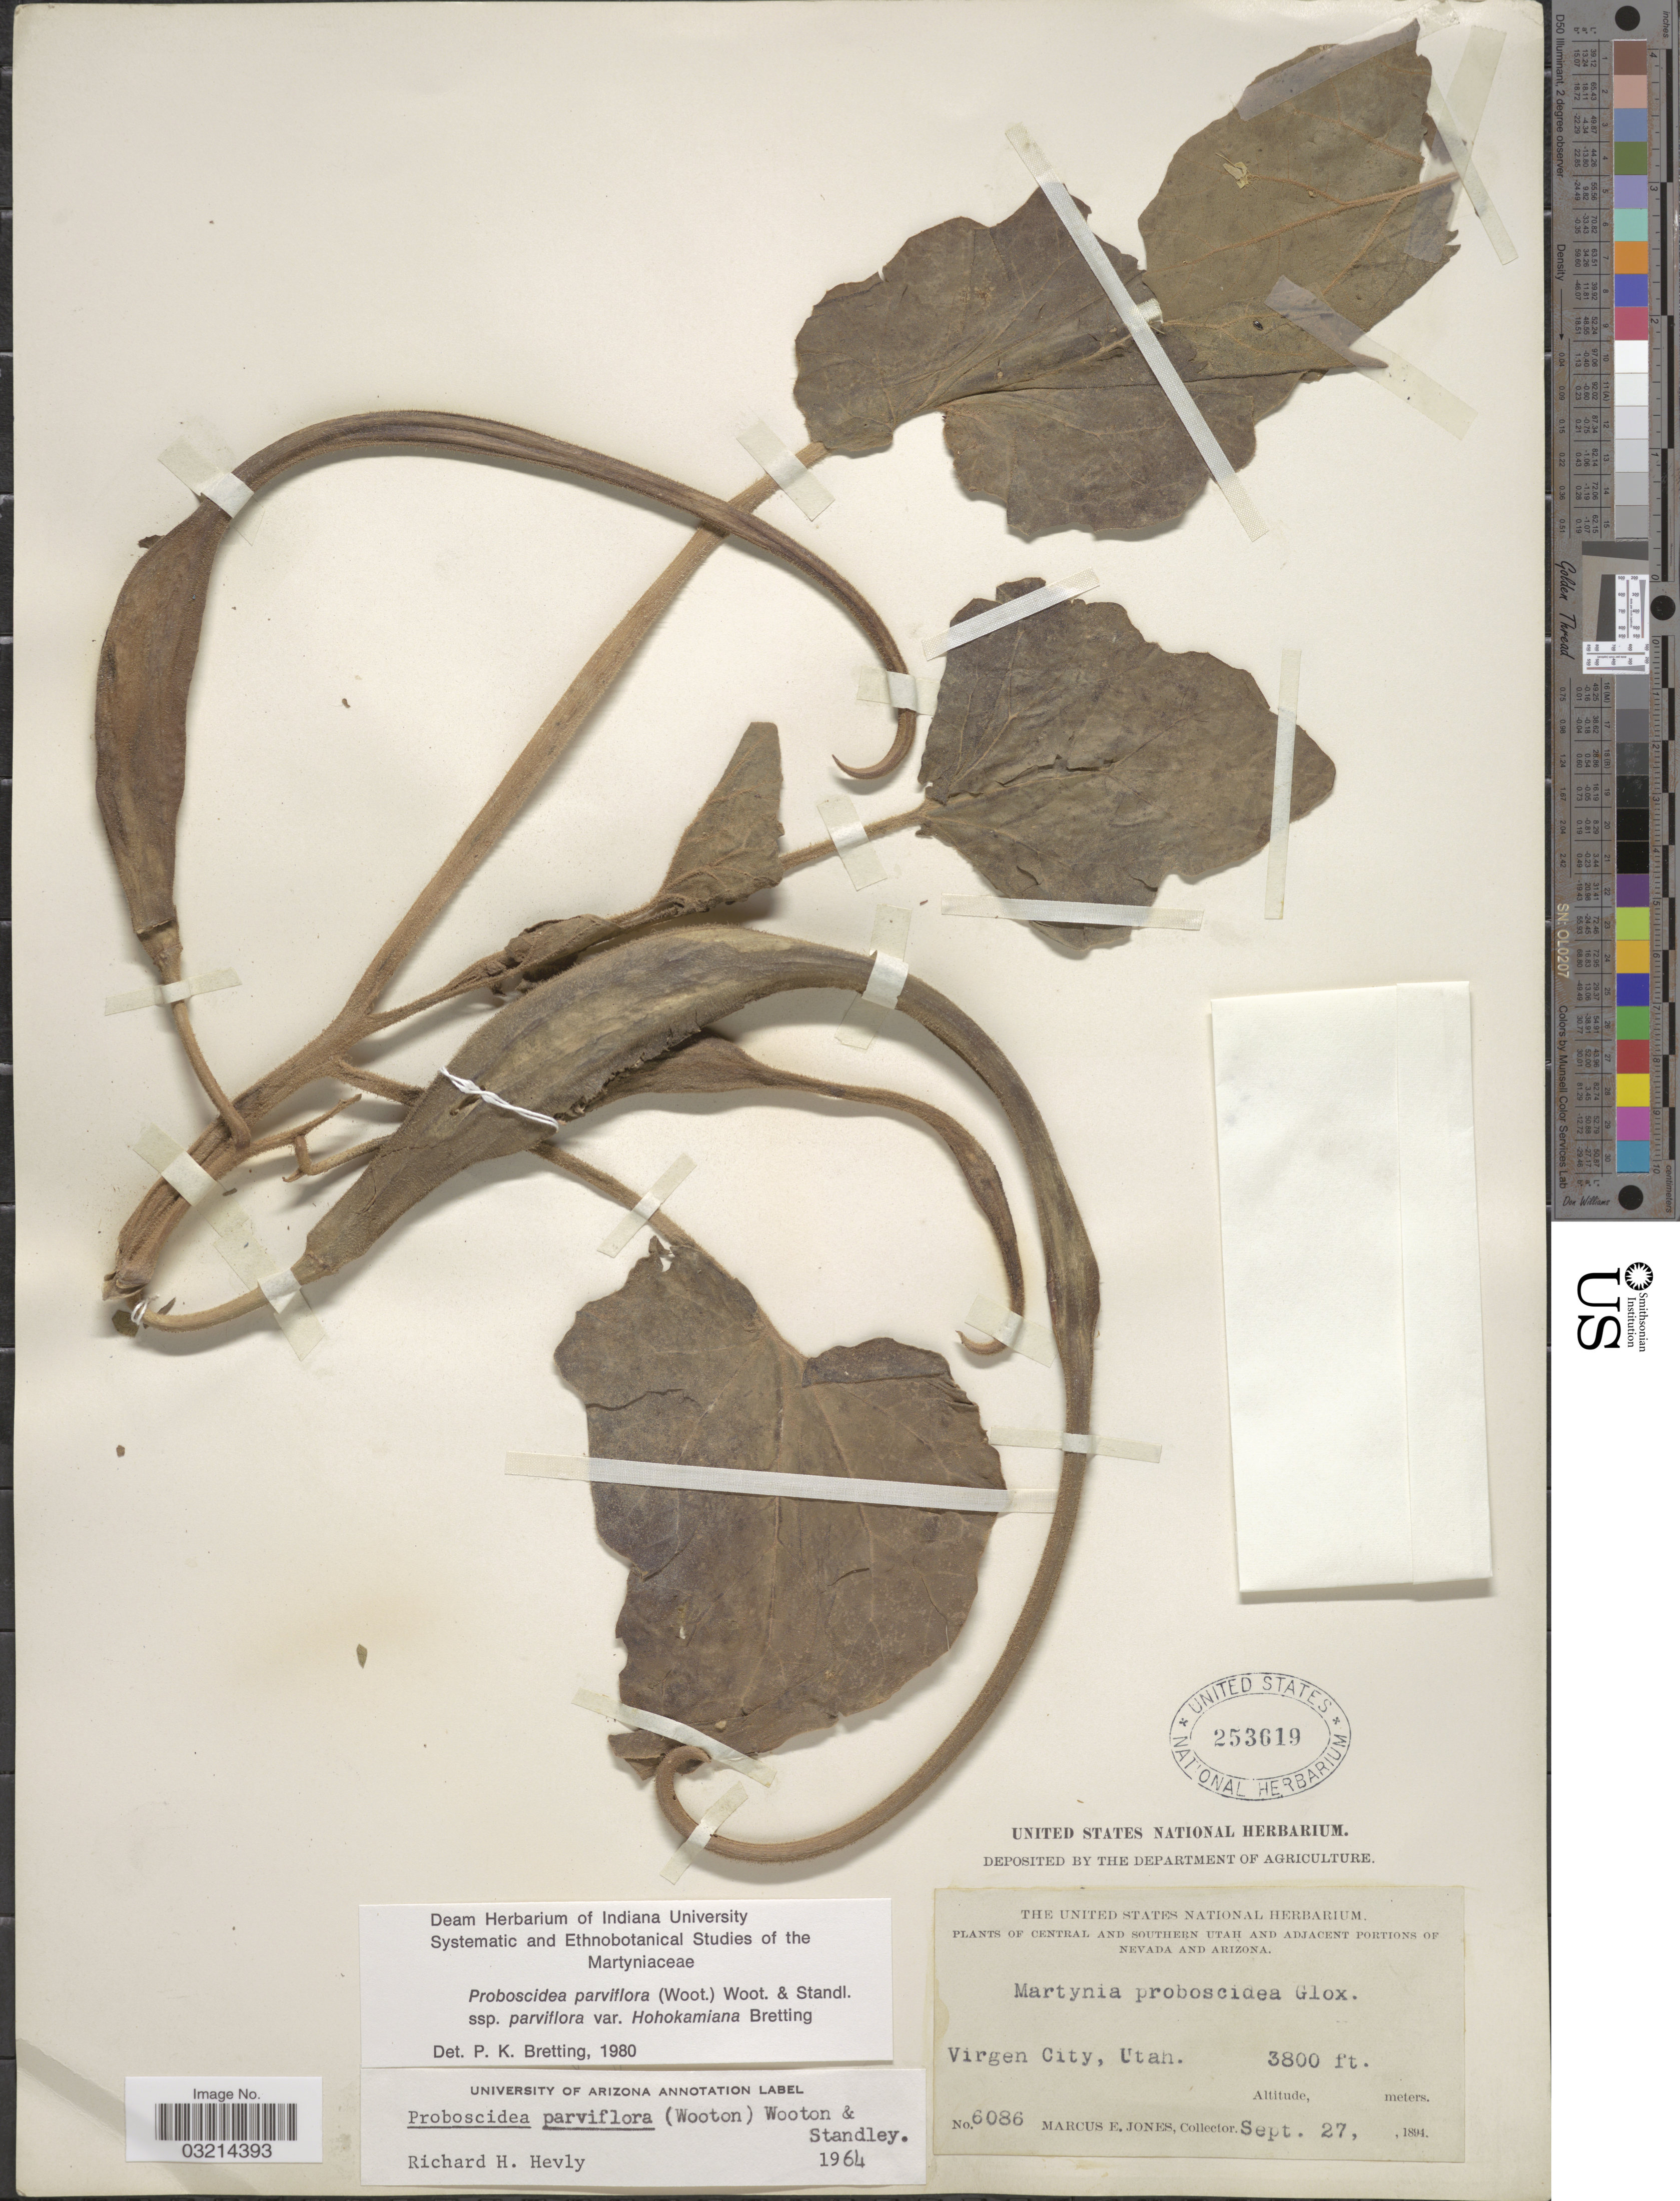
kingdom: Plantae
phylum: Tracheophyta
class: Magnoliopsida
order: Lamiales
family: Martyniaceae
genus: Proboscidea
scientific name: Proboscidea parviflora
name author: (Wooton) Wooton & Standl.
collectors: M. E. Jones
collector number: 6086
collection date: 1894-09-27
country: United States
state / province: Utah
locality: Central and Southern Utah, Virgen City.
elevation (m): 1158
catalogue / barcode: US 253619